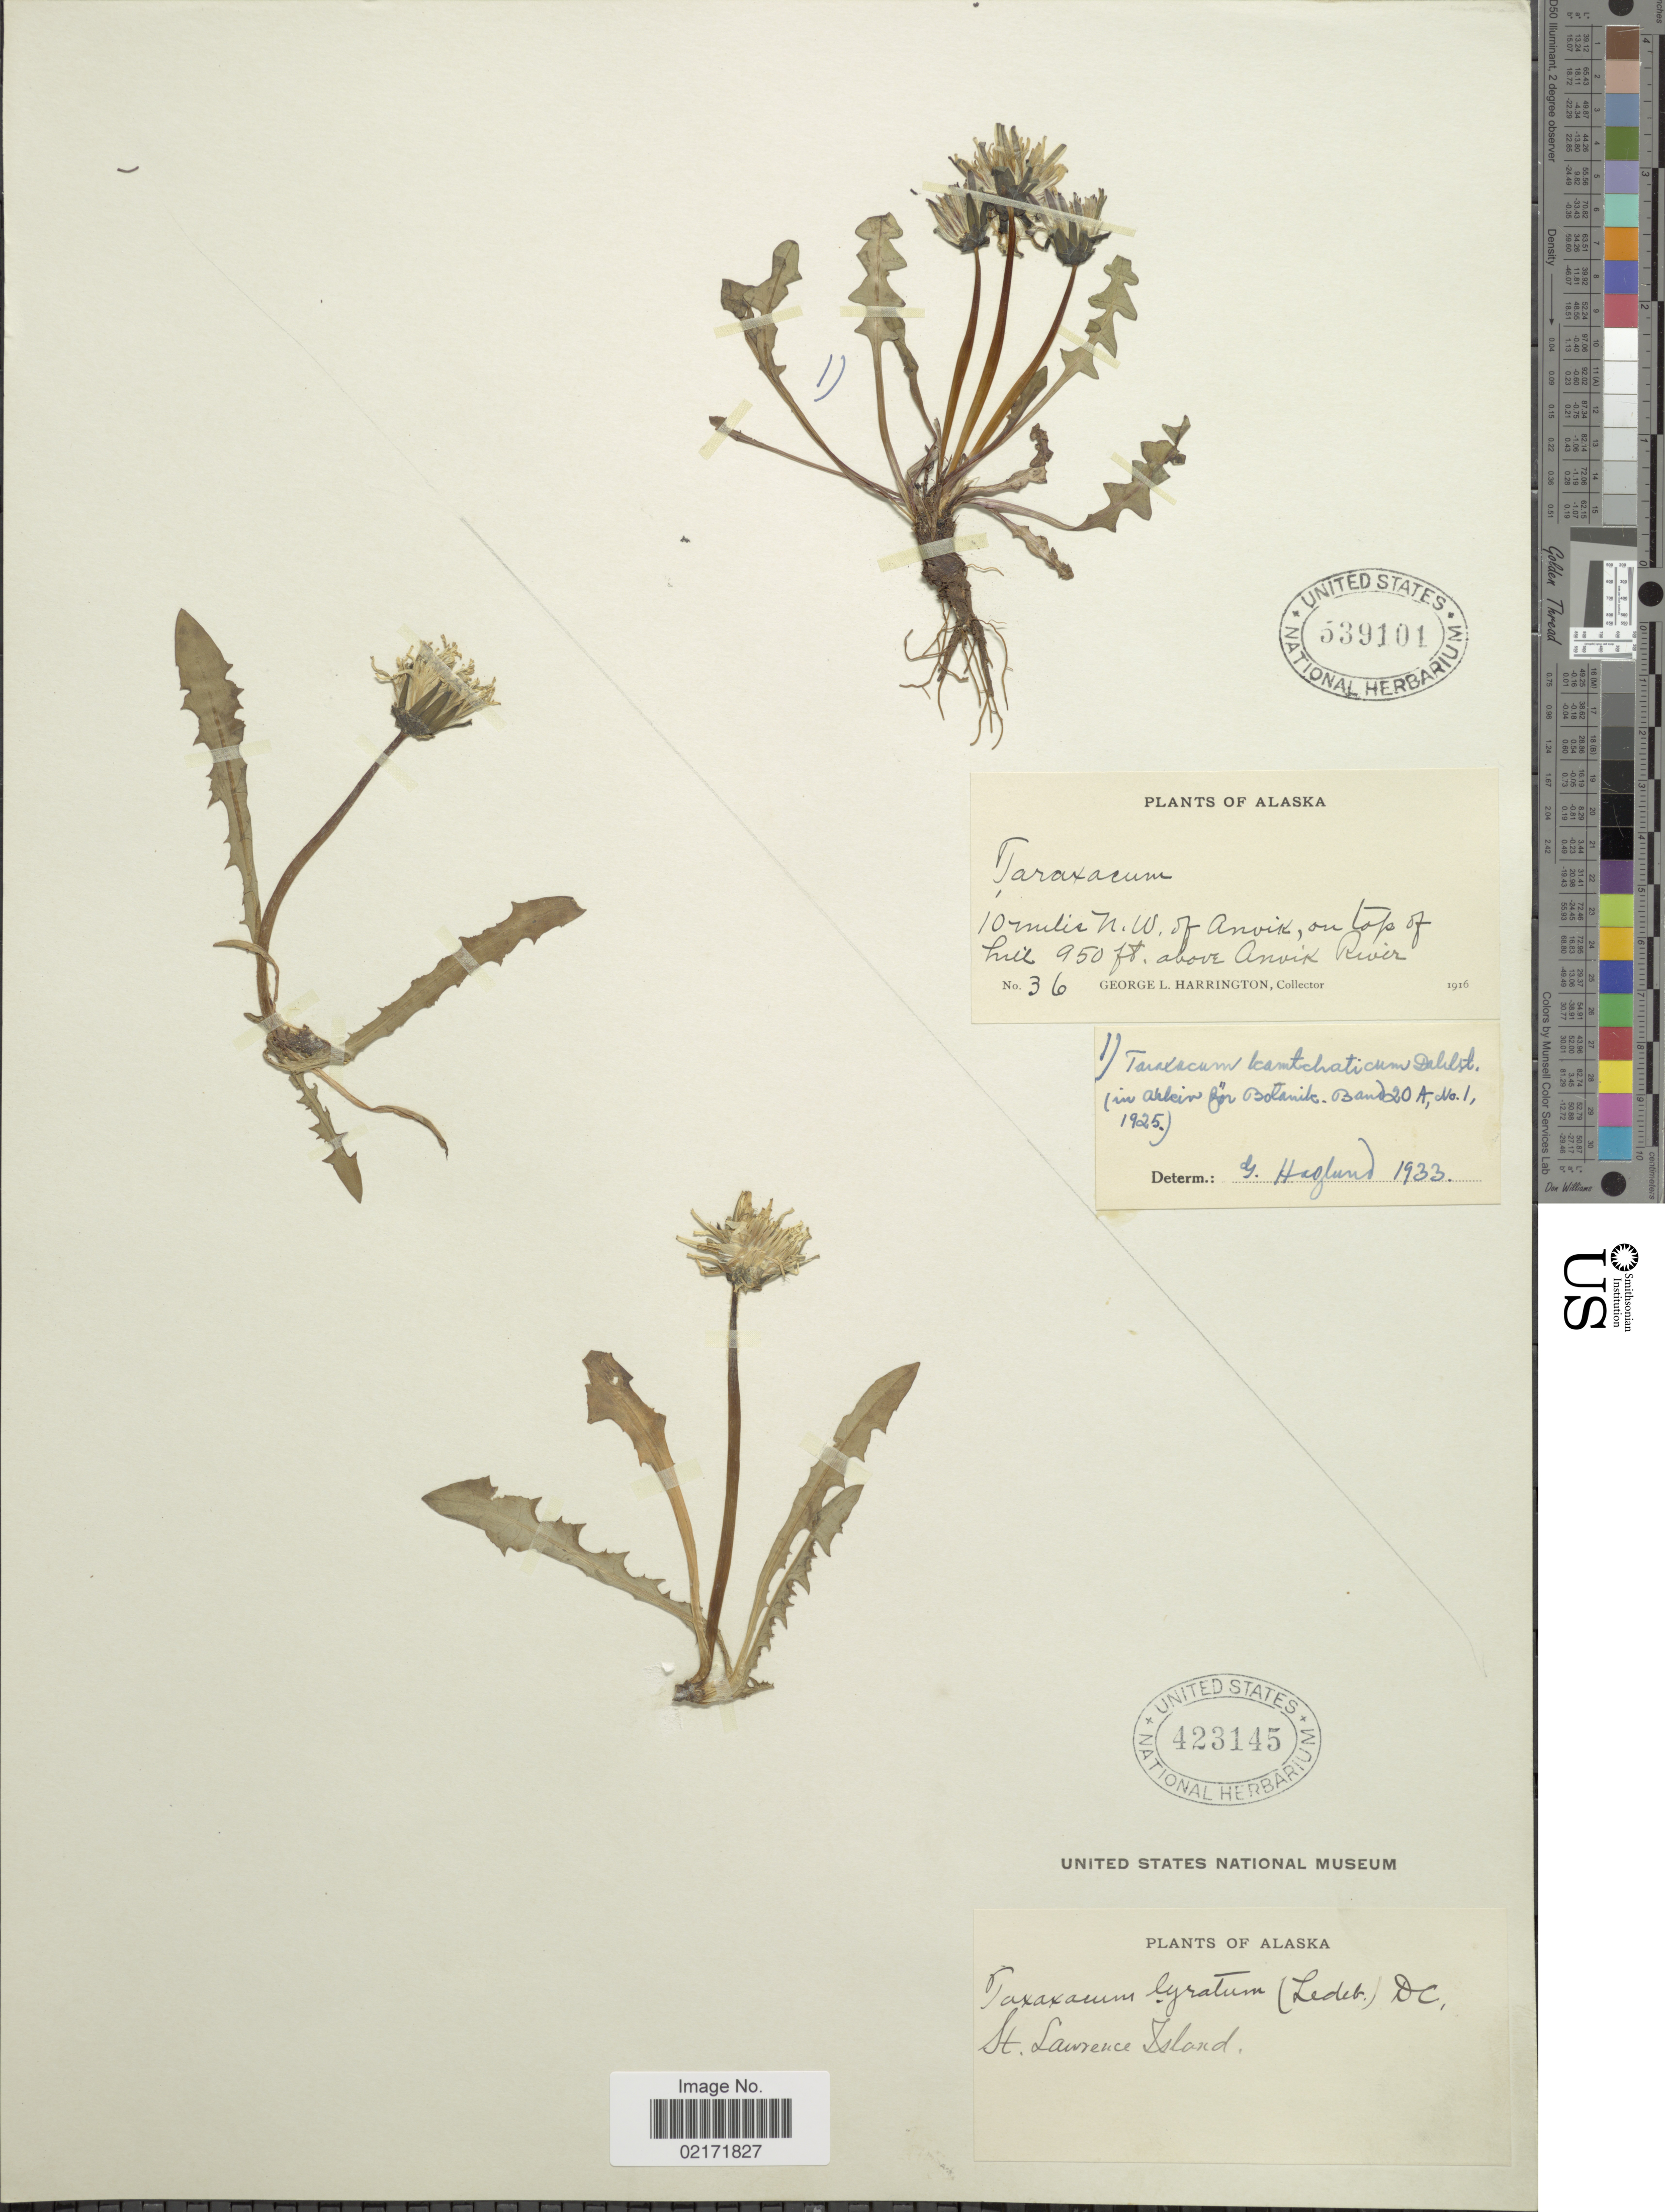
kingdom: Plantae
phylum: Tracheophyta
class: Magnoliopsida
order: Asterales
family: Asteraceae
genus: Taraxacum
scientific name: Taraxacum kamtschaticum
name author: Dahlst.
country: United States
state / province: Alaska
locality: St. Lawrence Island.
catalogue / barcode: US 423145